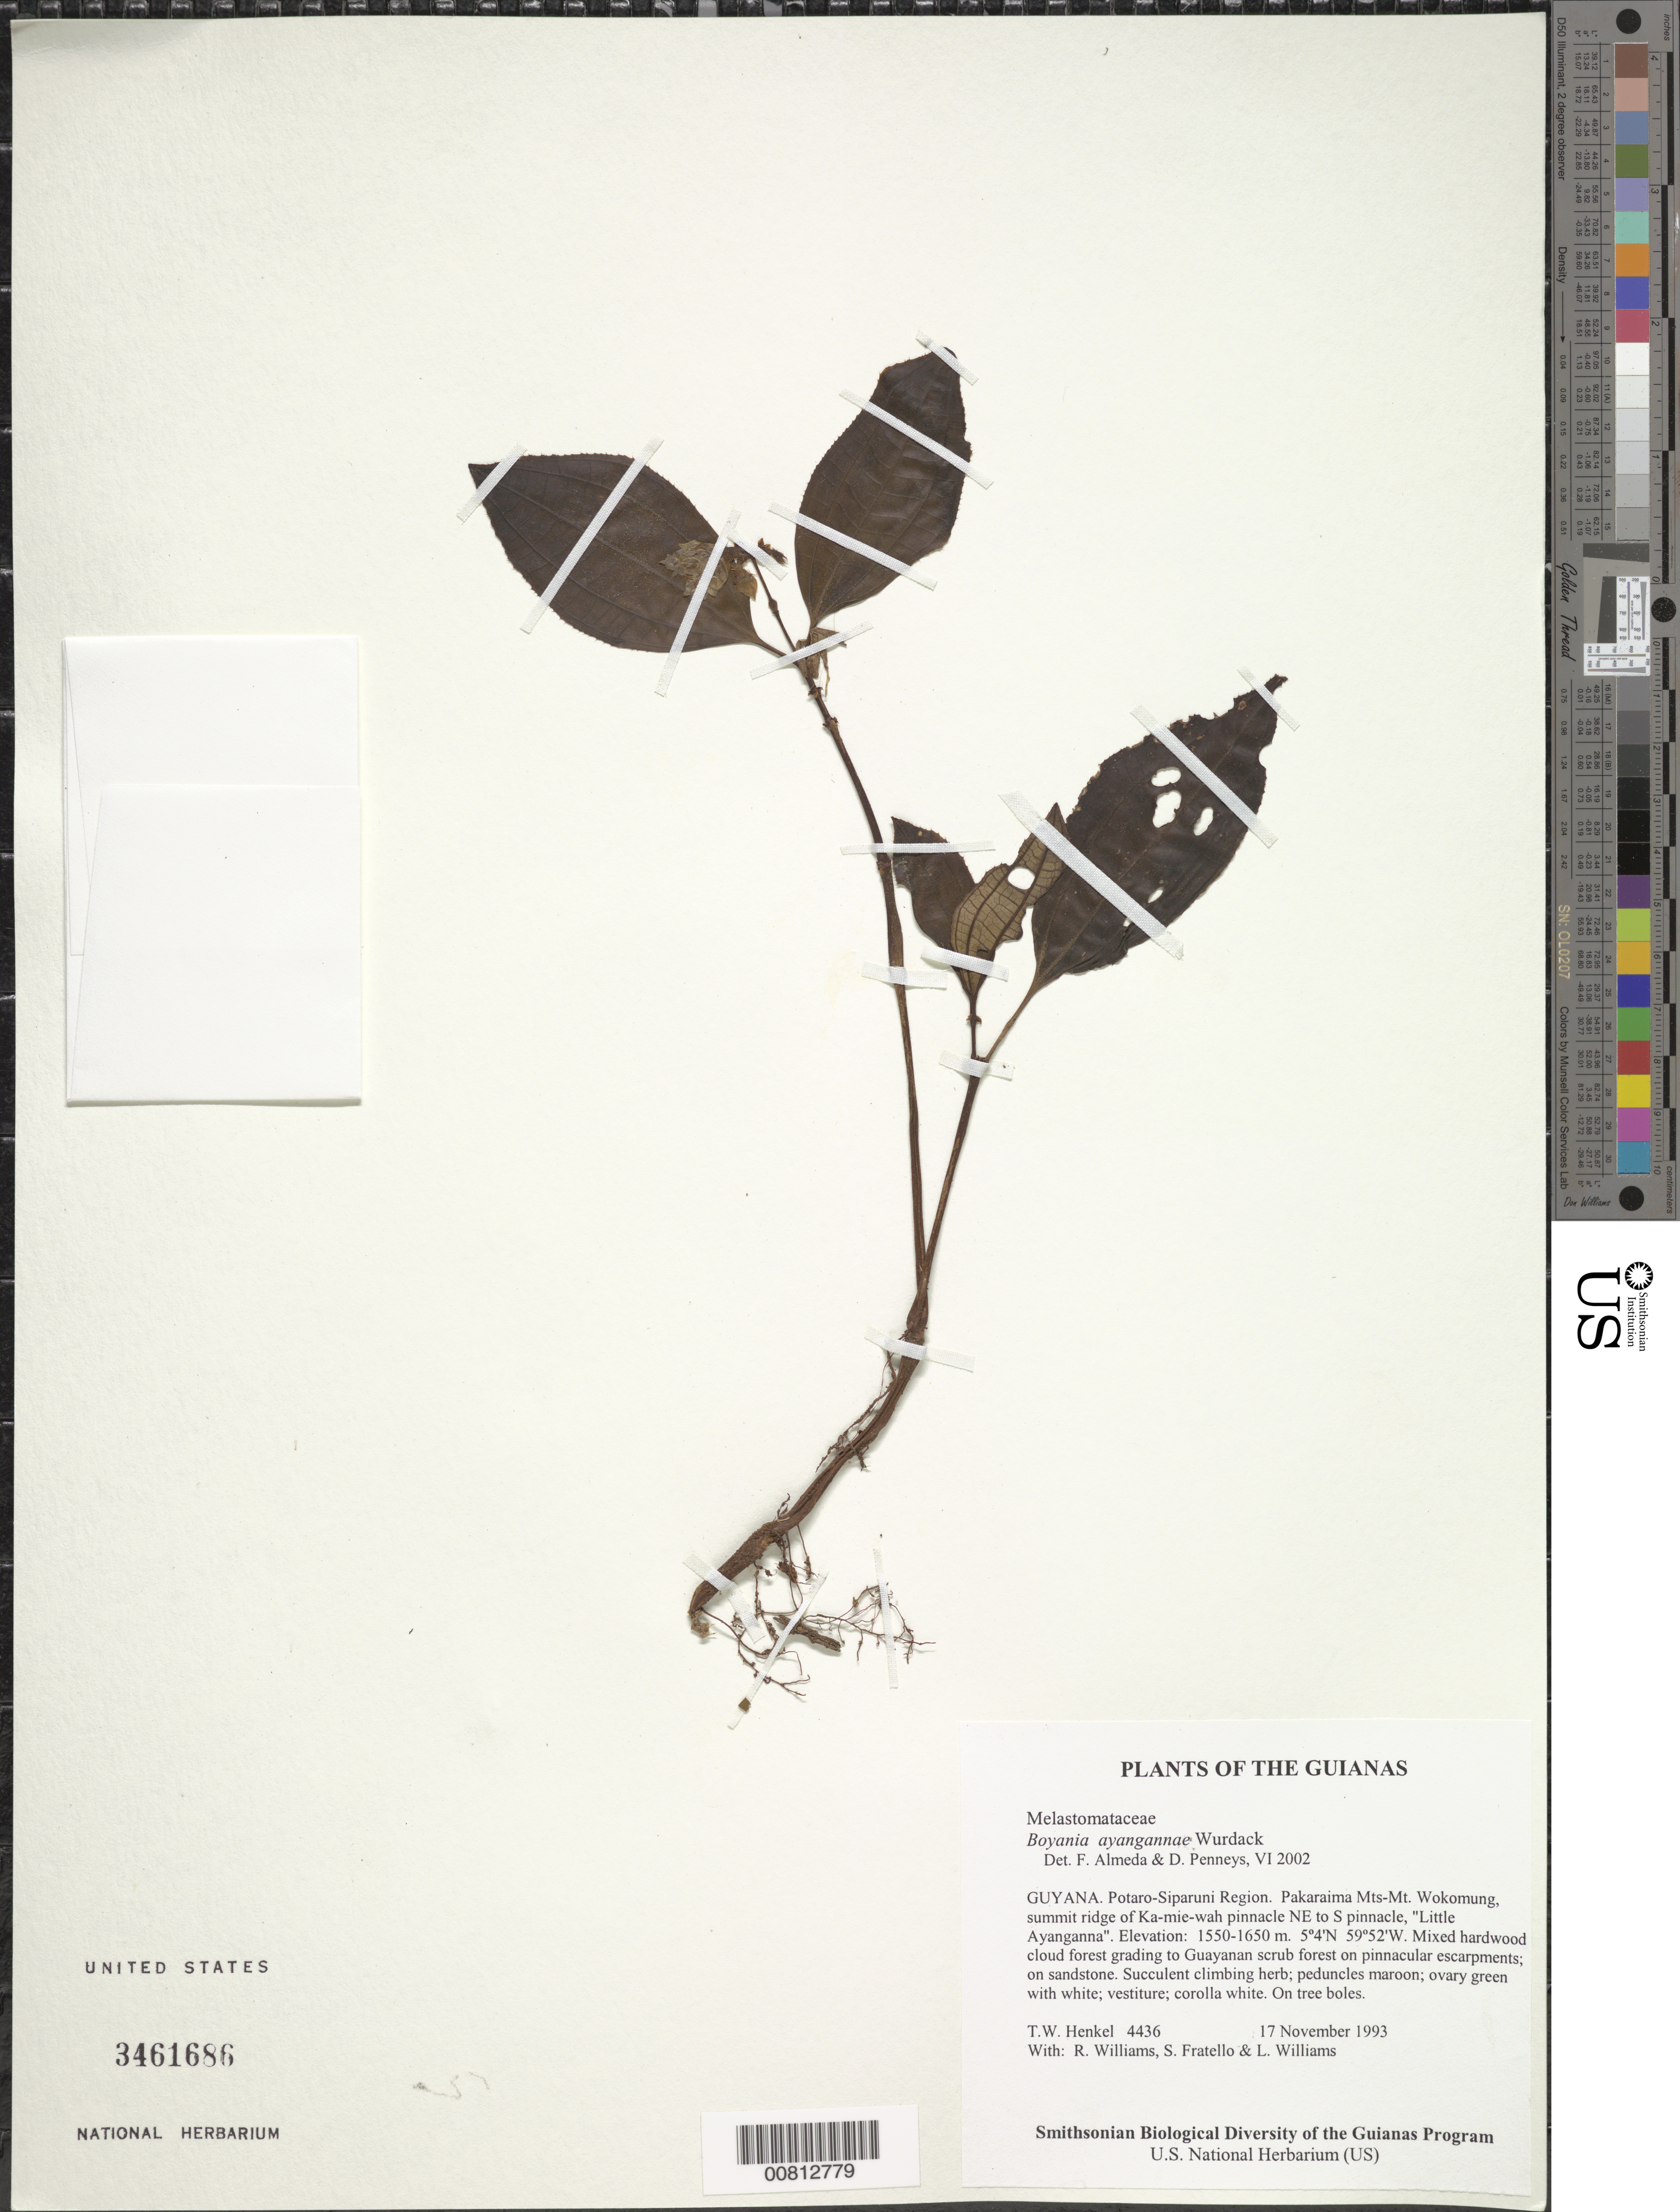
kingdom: Plantae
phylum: Tracheophyta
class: Magnoliopsida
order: Myrtales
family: Melastomataceae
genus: Boyania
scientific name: Boyania ayangannae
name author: Wurdack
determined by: Almeda, F.; Penneys, D. S.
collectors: T. Henkel, R. Williams, S. Fratello & L. Williams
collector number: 4436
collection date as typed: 17 November 1993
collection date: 1993-11-17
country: Guyana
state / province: Potaro-Siparuni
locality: Pakaraima Mts-Mt. Wokomung, summit ridge of Ka-mie-wah pinnacle NE to S pinnacle, "Little Ayanganna"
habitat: Mixed hardwood cloud forest grading to Guayanan scrub forest on pinnacular escarpments; on sandstone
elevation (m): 1550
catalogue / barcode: US 3461686